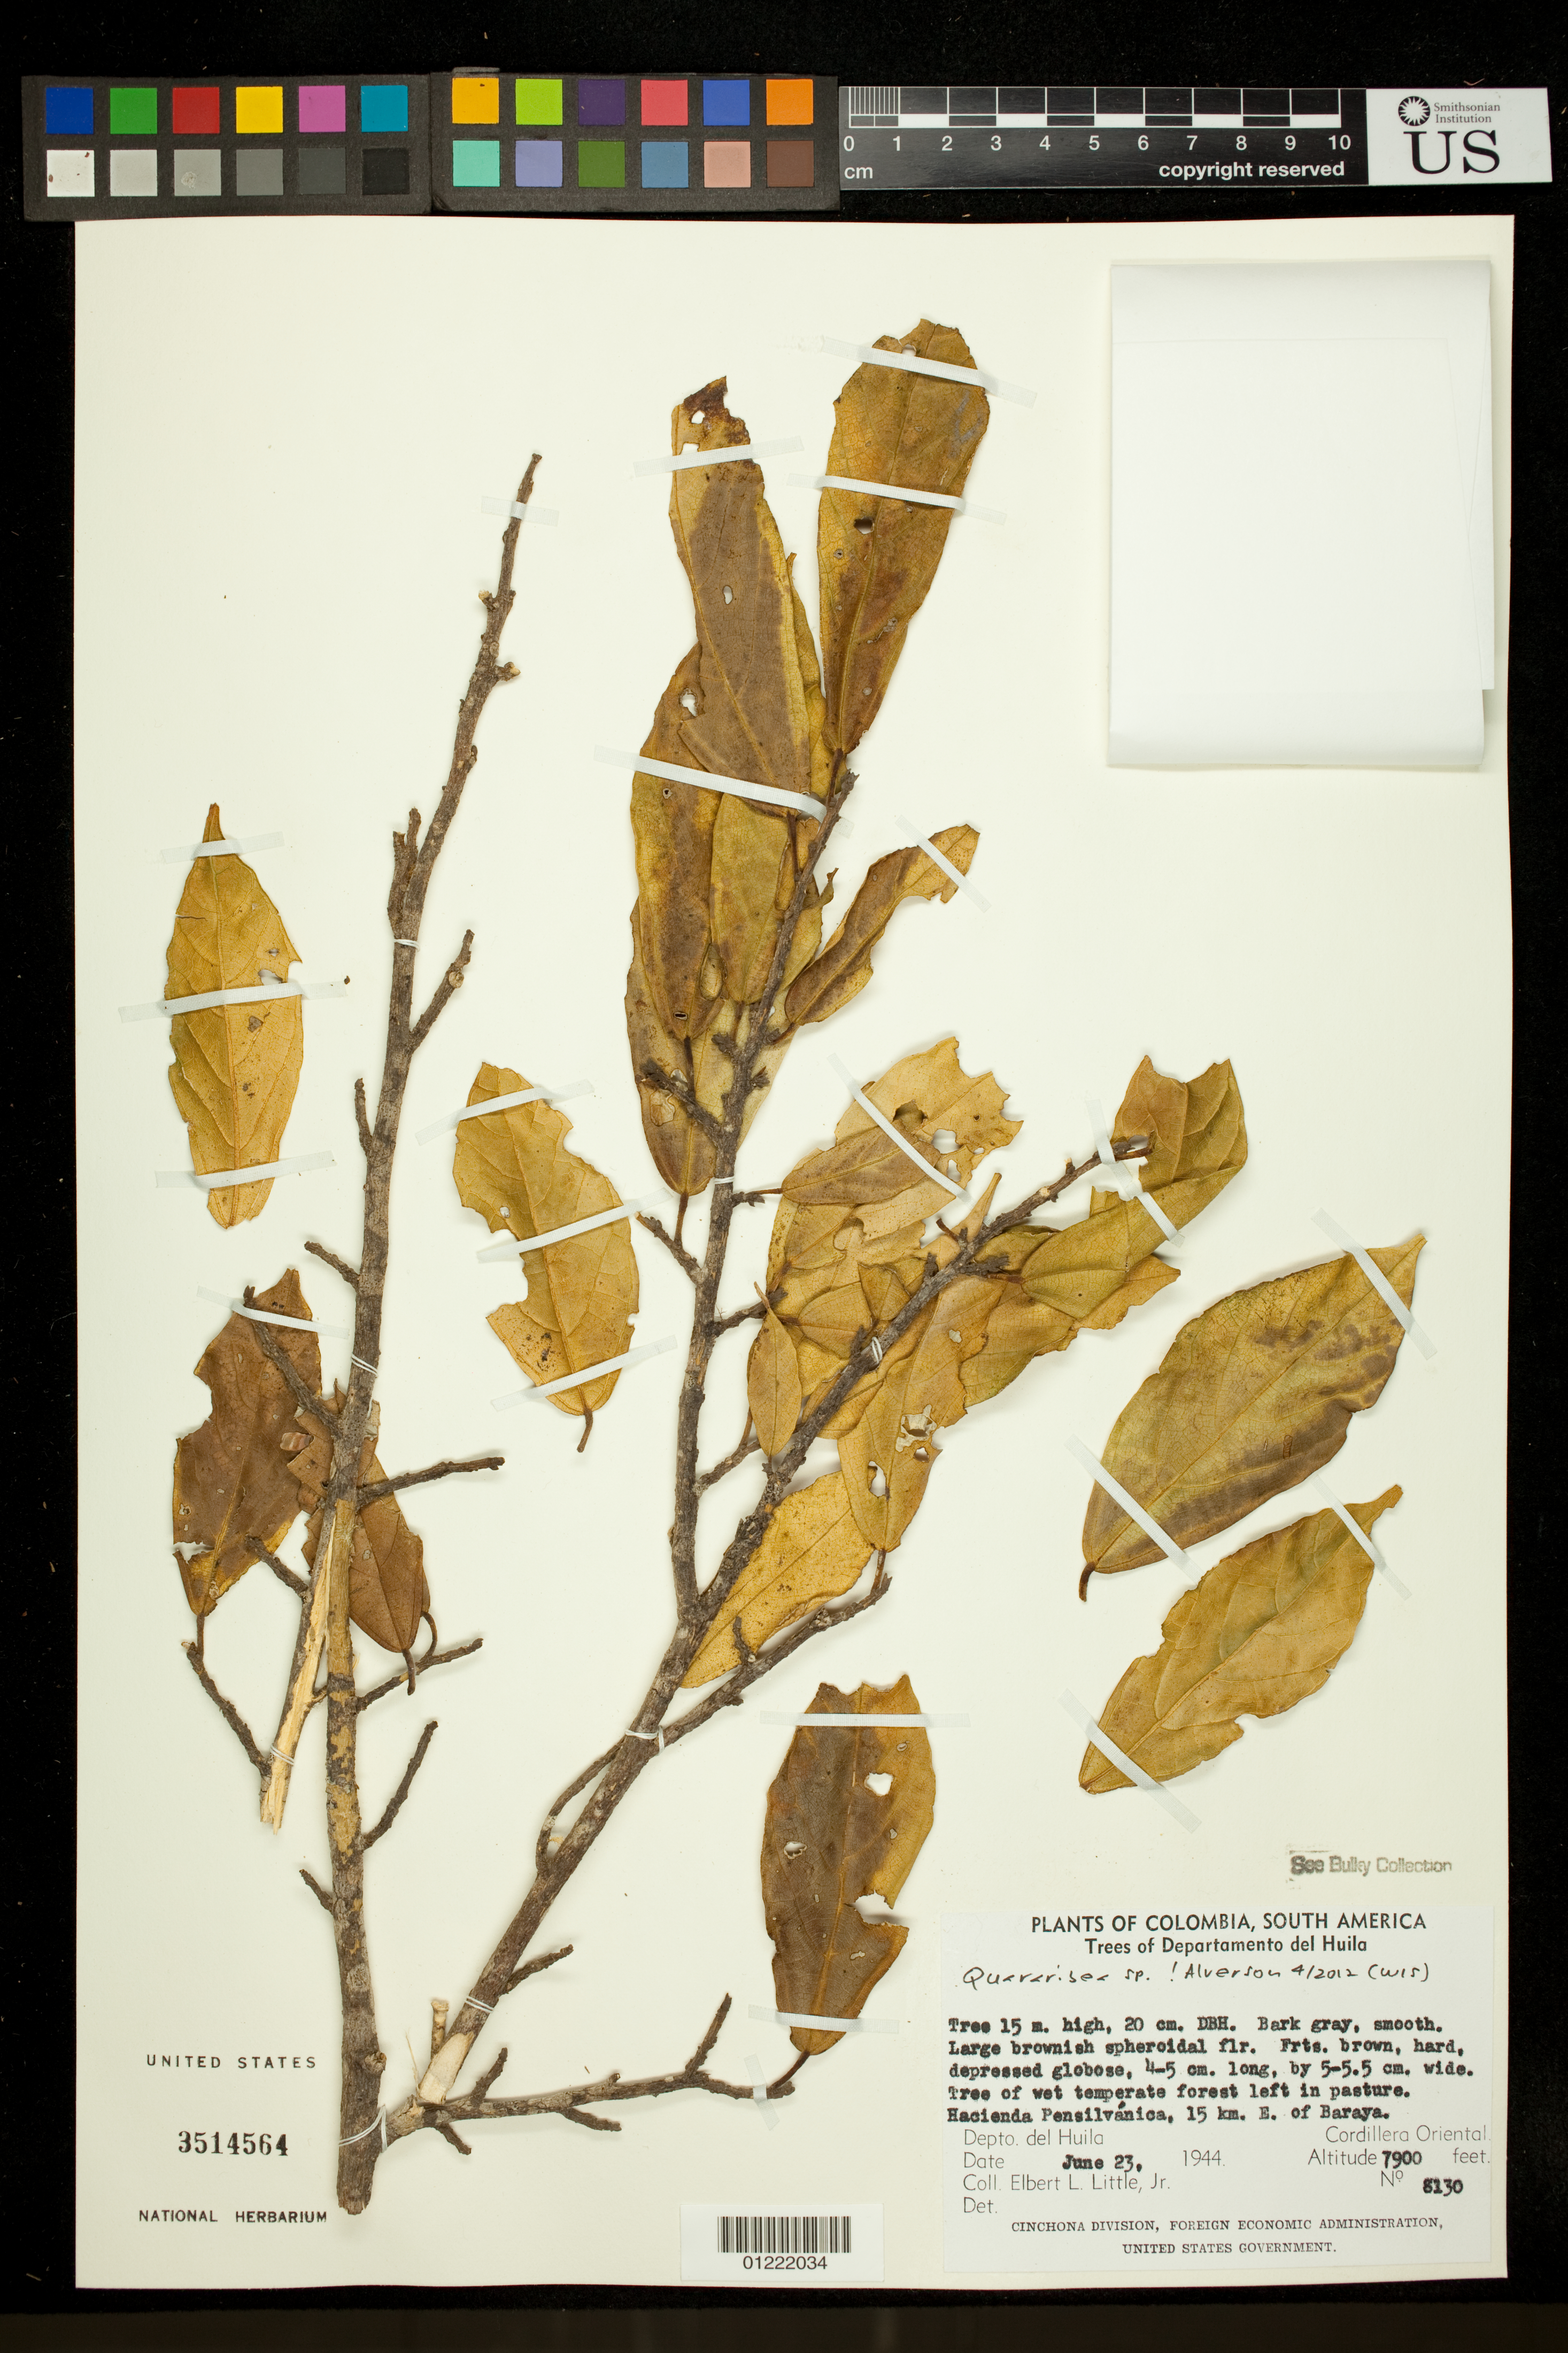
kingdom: Plantae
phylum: Tracheophyta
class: Magnoliopsida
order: Malvales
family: Malvaceae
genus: Matisia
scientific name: Matisia sp.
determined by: Dorr, Laurence J., Curator (BOT), Smithsonian Institution - National Museum of Natural History (UNITED STATES)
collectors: E. L. Little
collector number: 8130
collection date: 1944-06-23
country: Colombia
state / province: Huila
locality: Cordillera Oriental. Hacienda Pensilvanica, 15 km. E. of Baraya.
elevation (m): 2408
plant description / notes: See Bulky Fruits: BC 03482621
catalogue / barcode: US 3514564